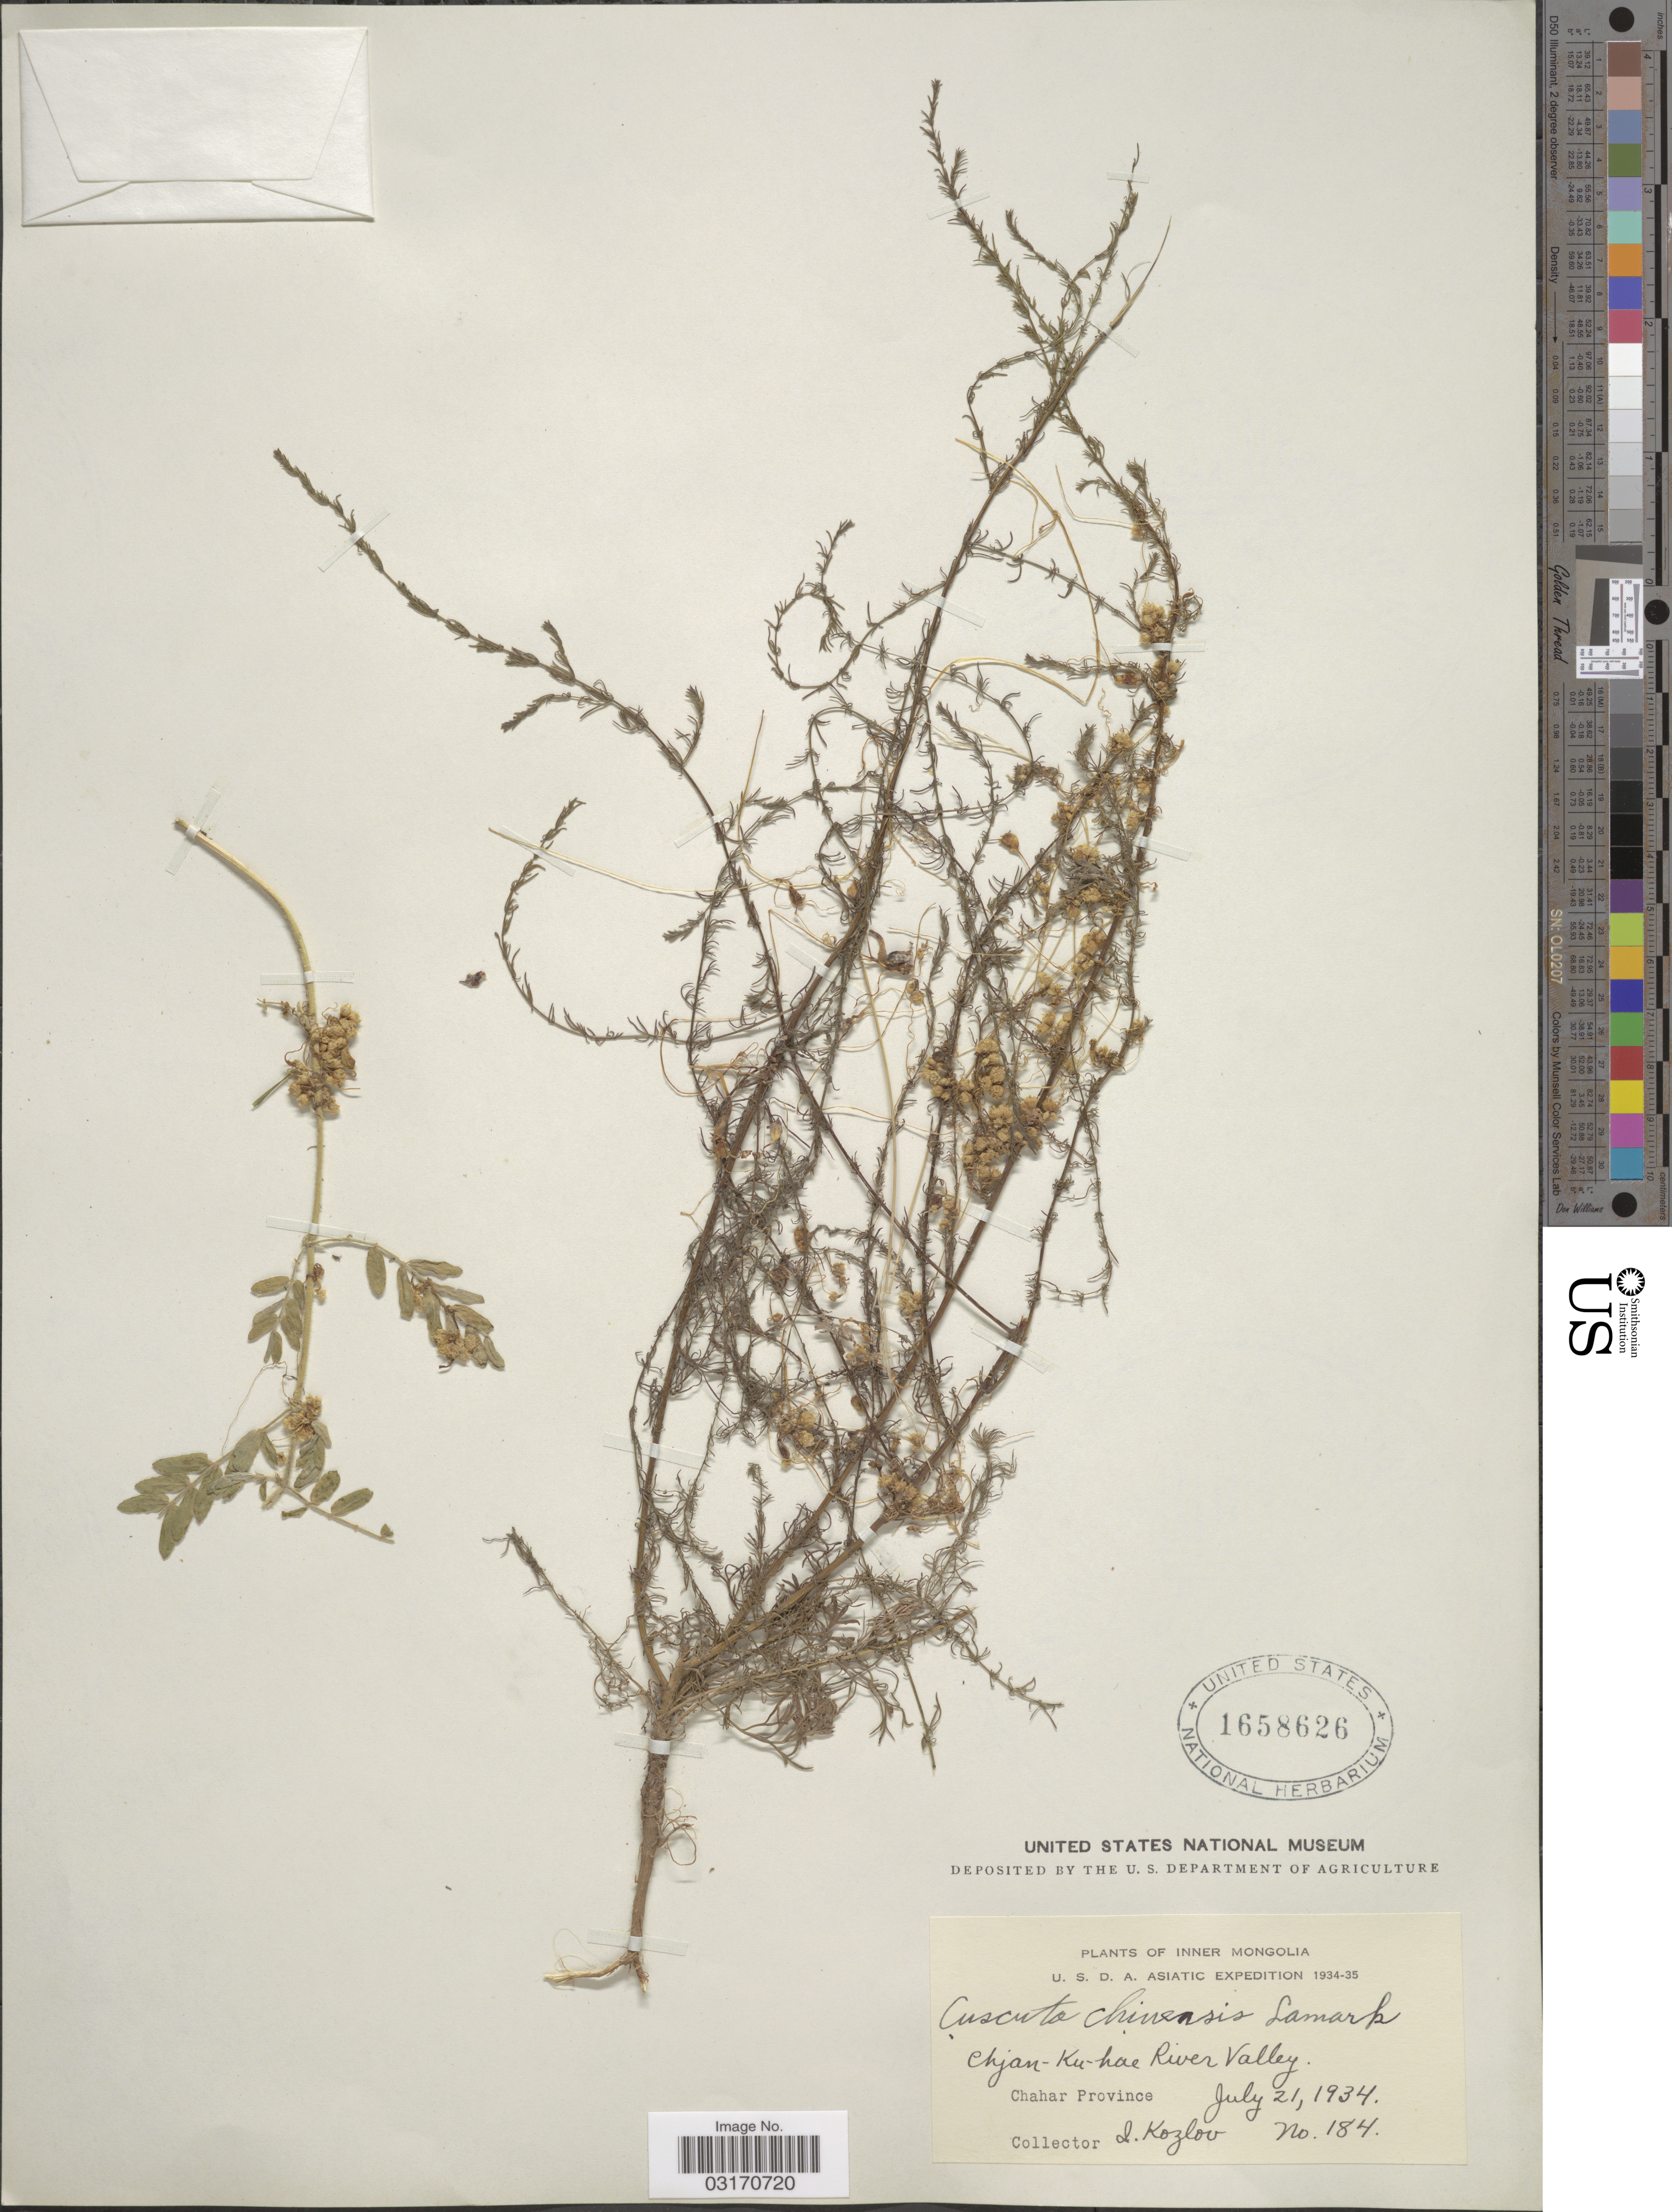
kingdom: Plantae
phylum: Tracheophyta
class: Magnoliopsida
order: Solanales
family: Convolvulaceae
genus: Cuscuta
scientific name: Cuscuta chinensis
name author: Lam.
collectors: I. Kozlov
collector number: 184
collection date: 1934-07-21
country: China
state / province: Nei Monggol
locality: Inner Mongolia. Chjan-Ku-hae River Valley. Chahar Province.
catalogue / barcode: US 1658626